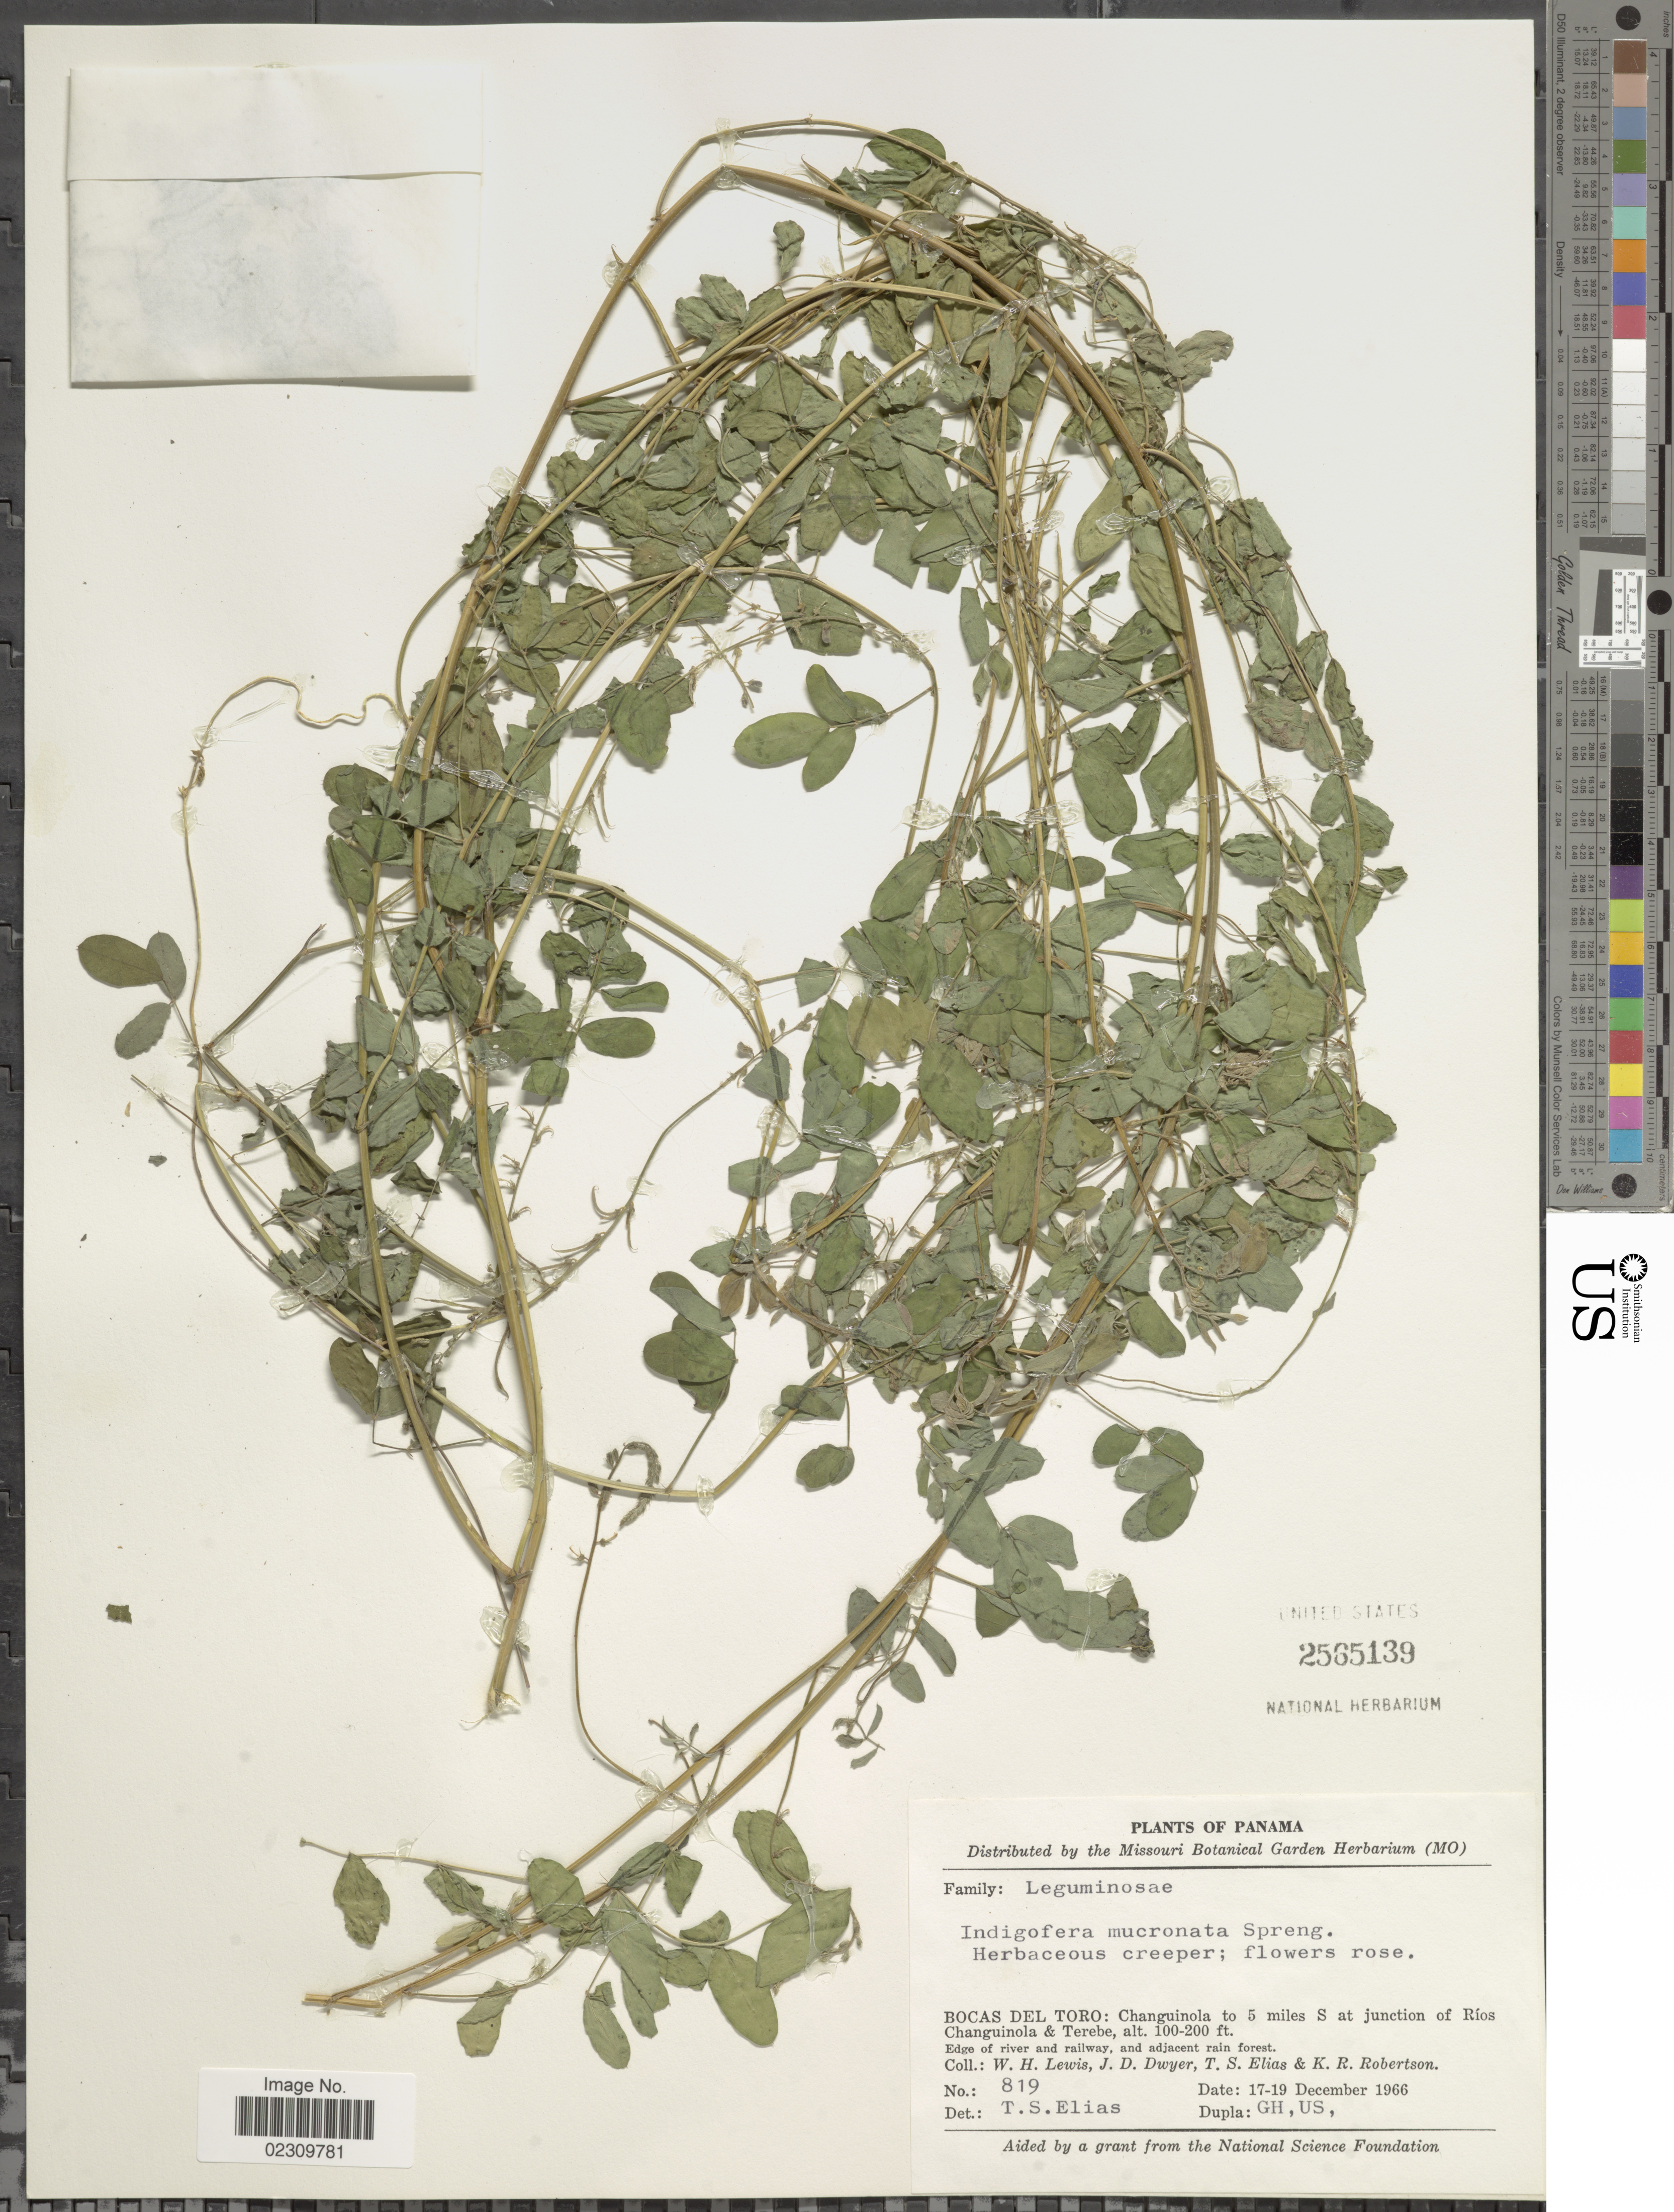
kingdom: Plantae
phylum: Tracheophyta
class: Magnoliopsida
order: Fabales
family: Fabaceae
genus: Indigofera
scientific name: Indigofera mucronata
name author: Lam.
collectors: W. H. Lewis, J. D. Dwyer, T. S. Elias & K. Robertson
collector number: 819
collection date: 1966-12-17/1966-12-19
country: Panama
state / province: Bocas del Toro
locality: Changuinola to 5 miles S at junction of Rios Changuinola & Terebe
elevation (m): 30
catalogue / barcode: US 2565139